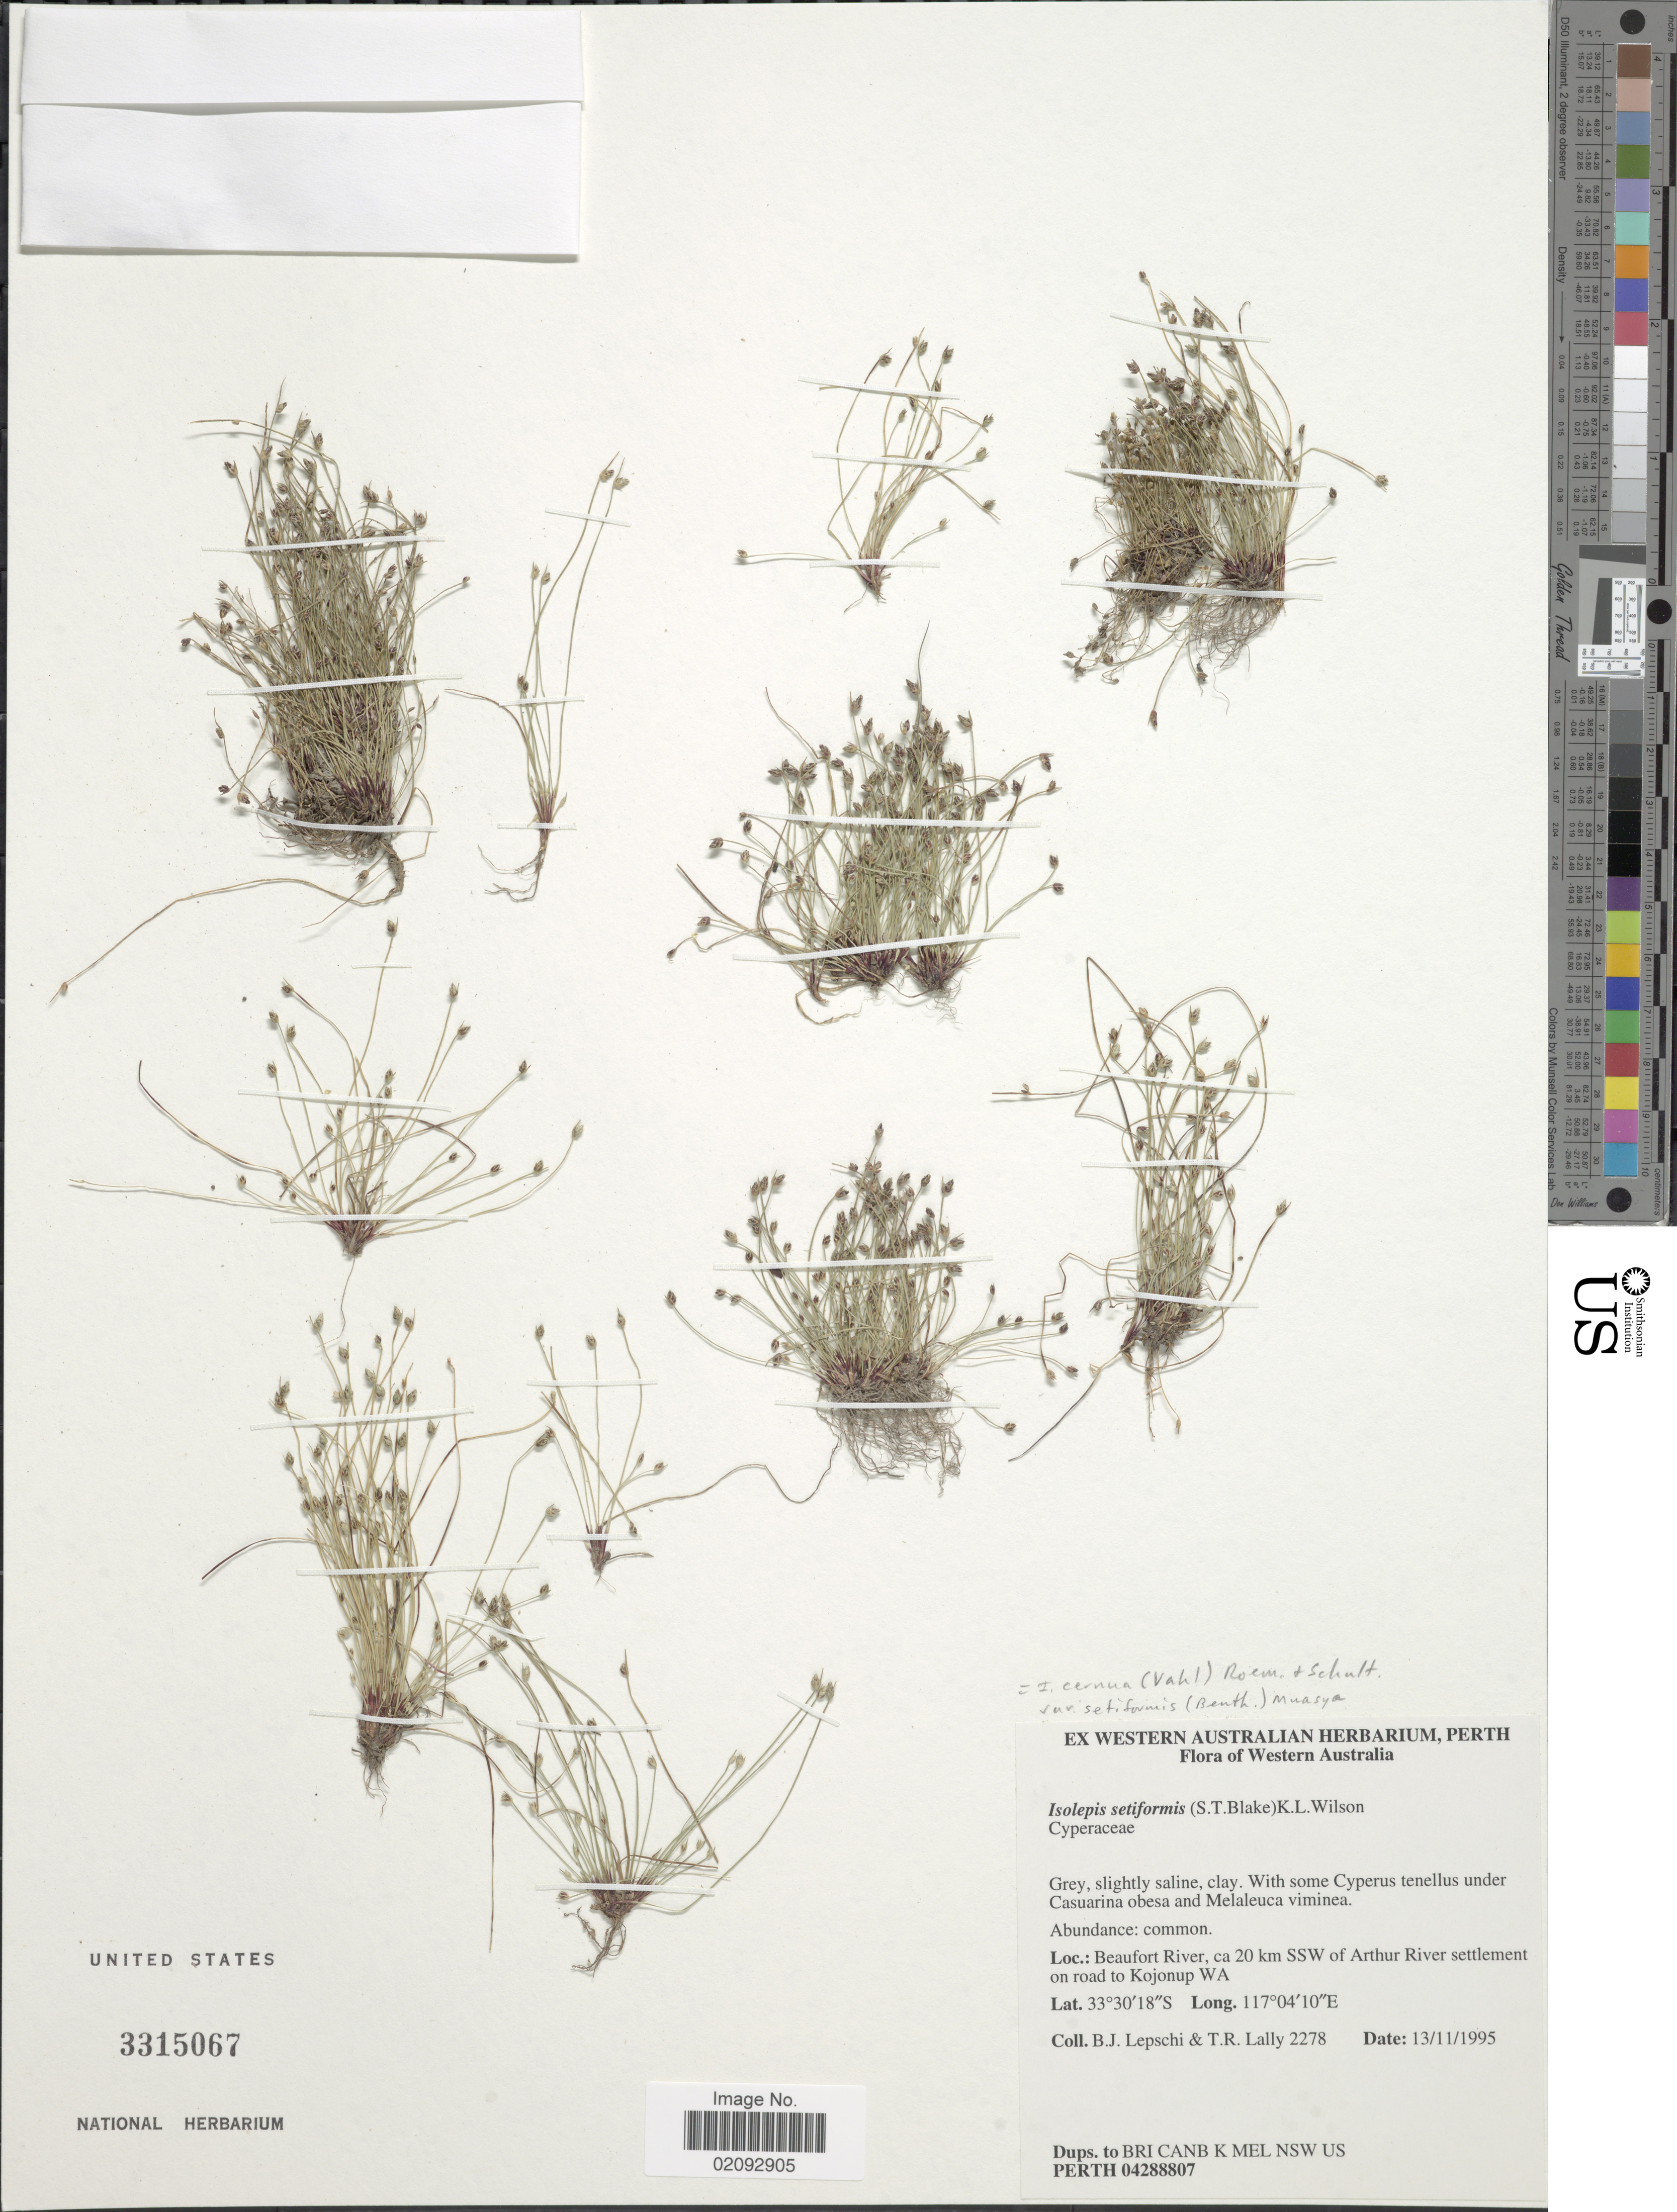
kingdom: Plantae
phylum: Tracheophyta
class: Liliopsida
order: Poales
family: Cyperaceae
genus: Isolepis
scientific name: Isolepis cernua var. setiformis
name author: (Benth.) Muasya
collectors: B. Lepschi & T. R. Lally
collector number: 2278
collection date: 1995-11-13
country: Australia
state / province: Western Australia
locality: Beaufort River, ca 20 km SSW of arthur River settlement on road to Kojonup WA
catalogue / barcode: US 3315067